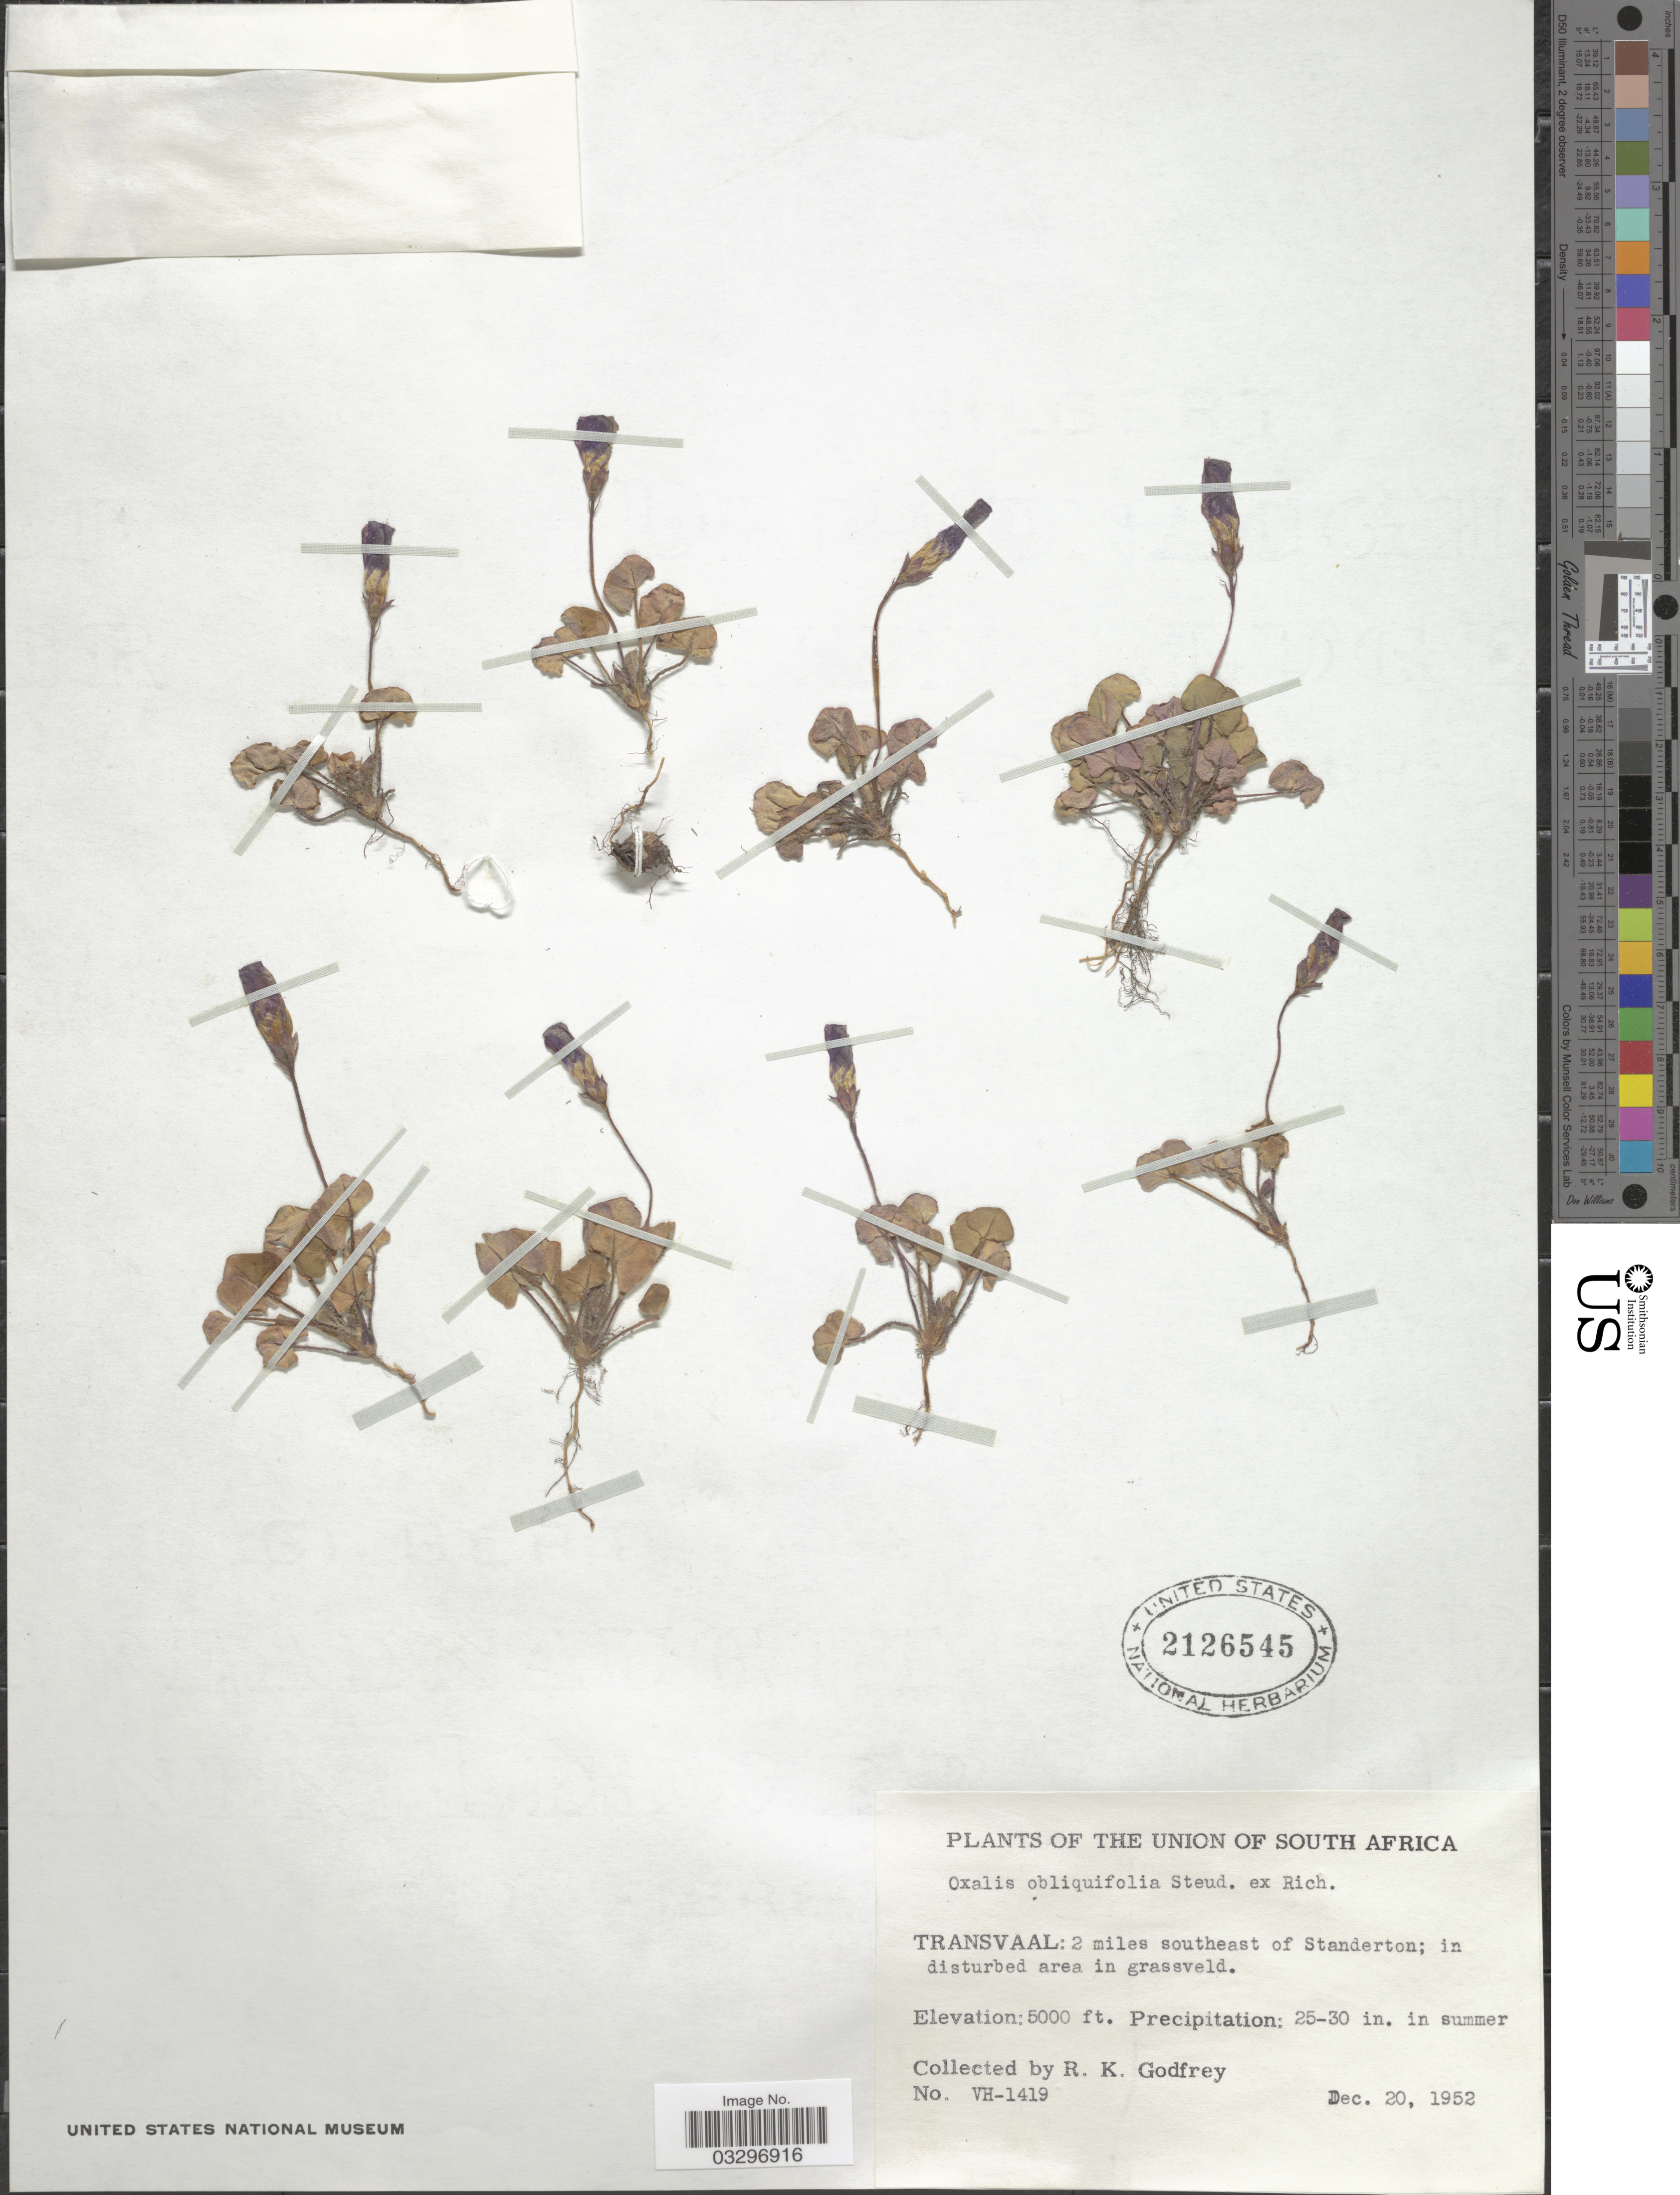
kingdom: Plantae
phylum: Tracheophyta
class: Magnoliopsida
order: Oxalidales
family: Oxalidaceae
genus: Oxalis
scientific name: Oxalis obliquifolia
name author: Steud. ex A. Rich.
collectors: R. K. Godfrey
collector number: VH-1419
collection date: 1952-12-20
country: South Africa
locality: Union of South Africa. Transvaal: 2 miles southeast of Standerton.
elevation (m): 1524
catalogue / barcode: US 2126545